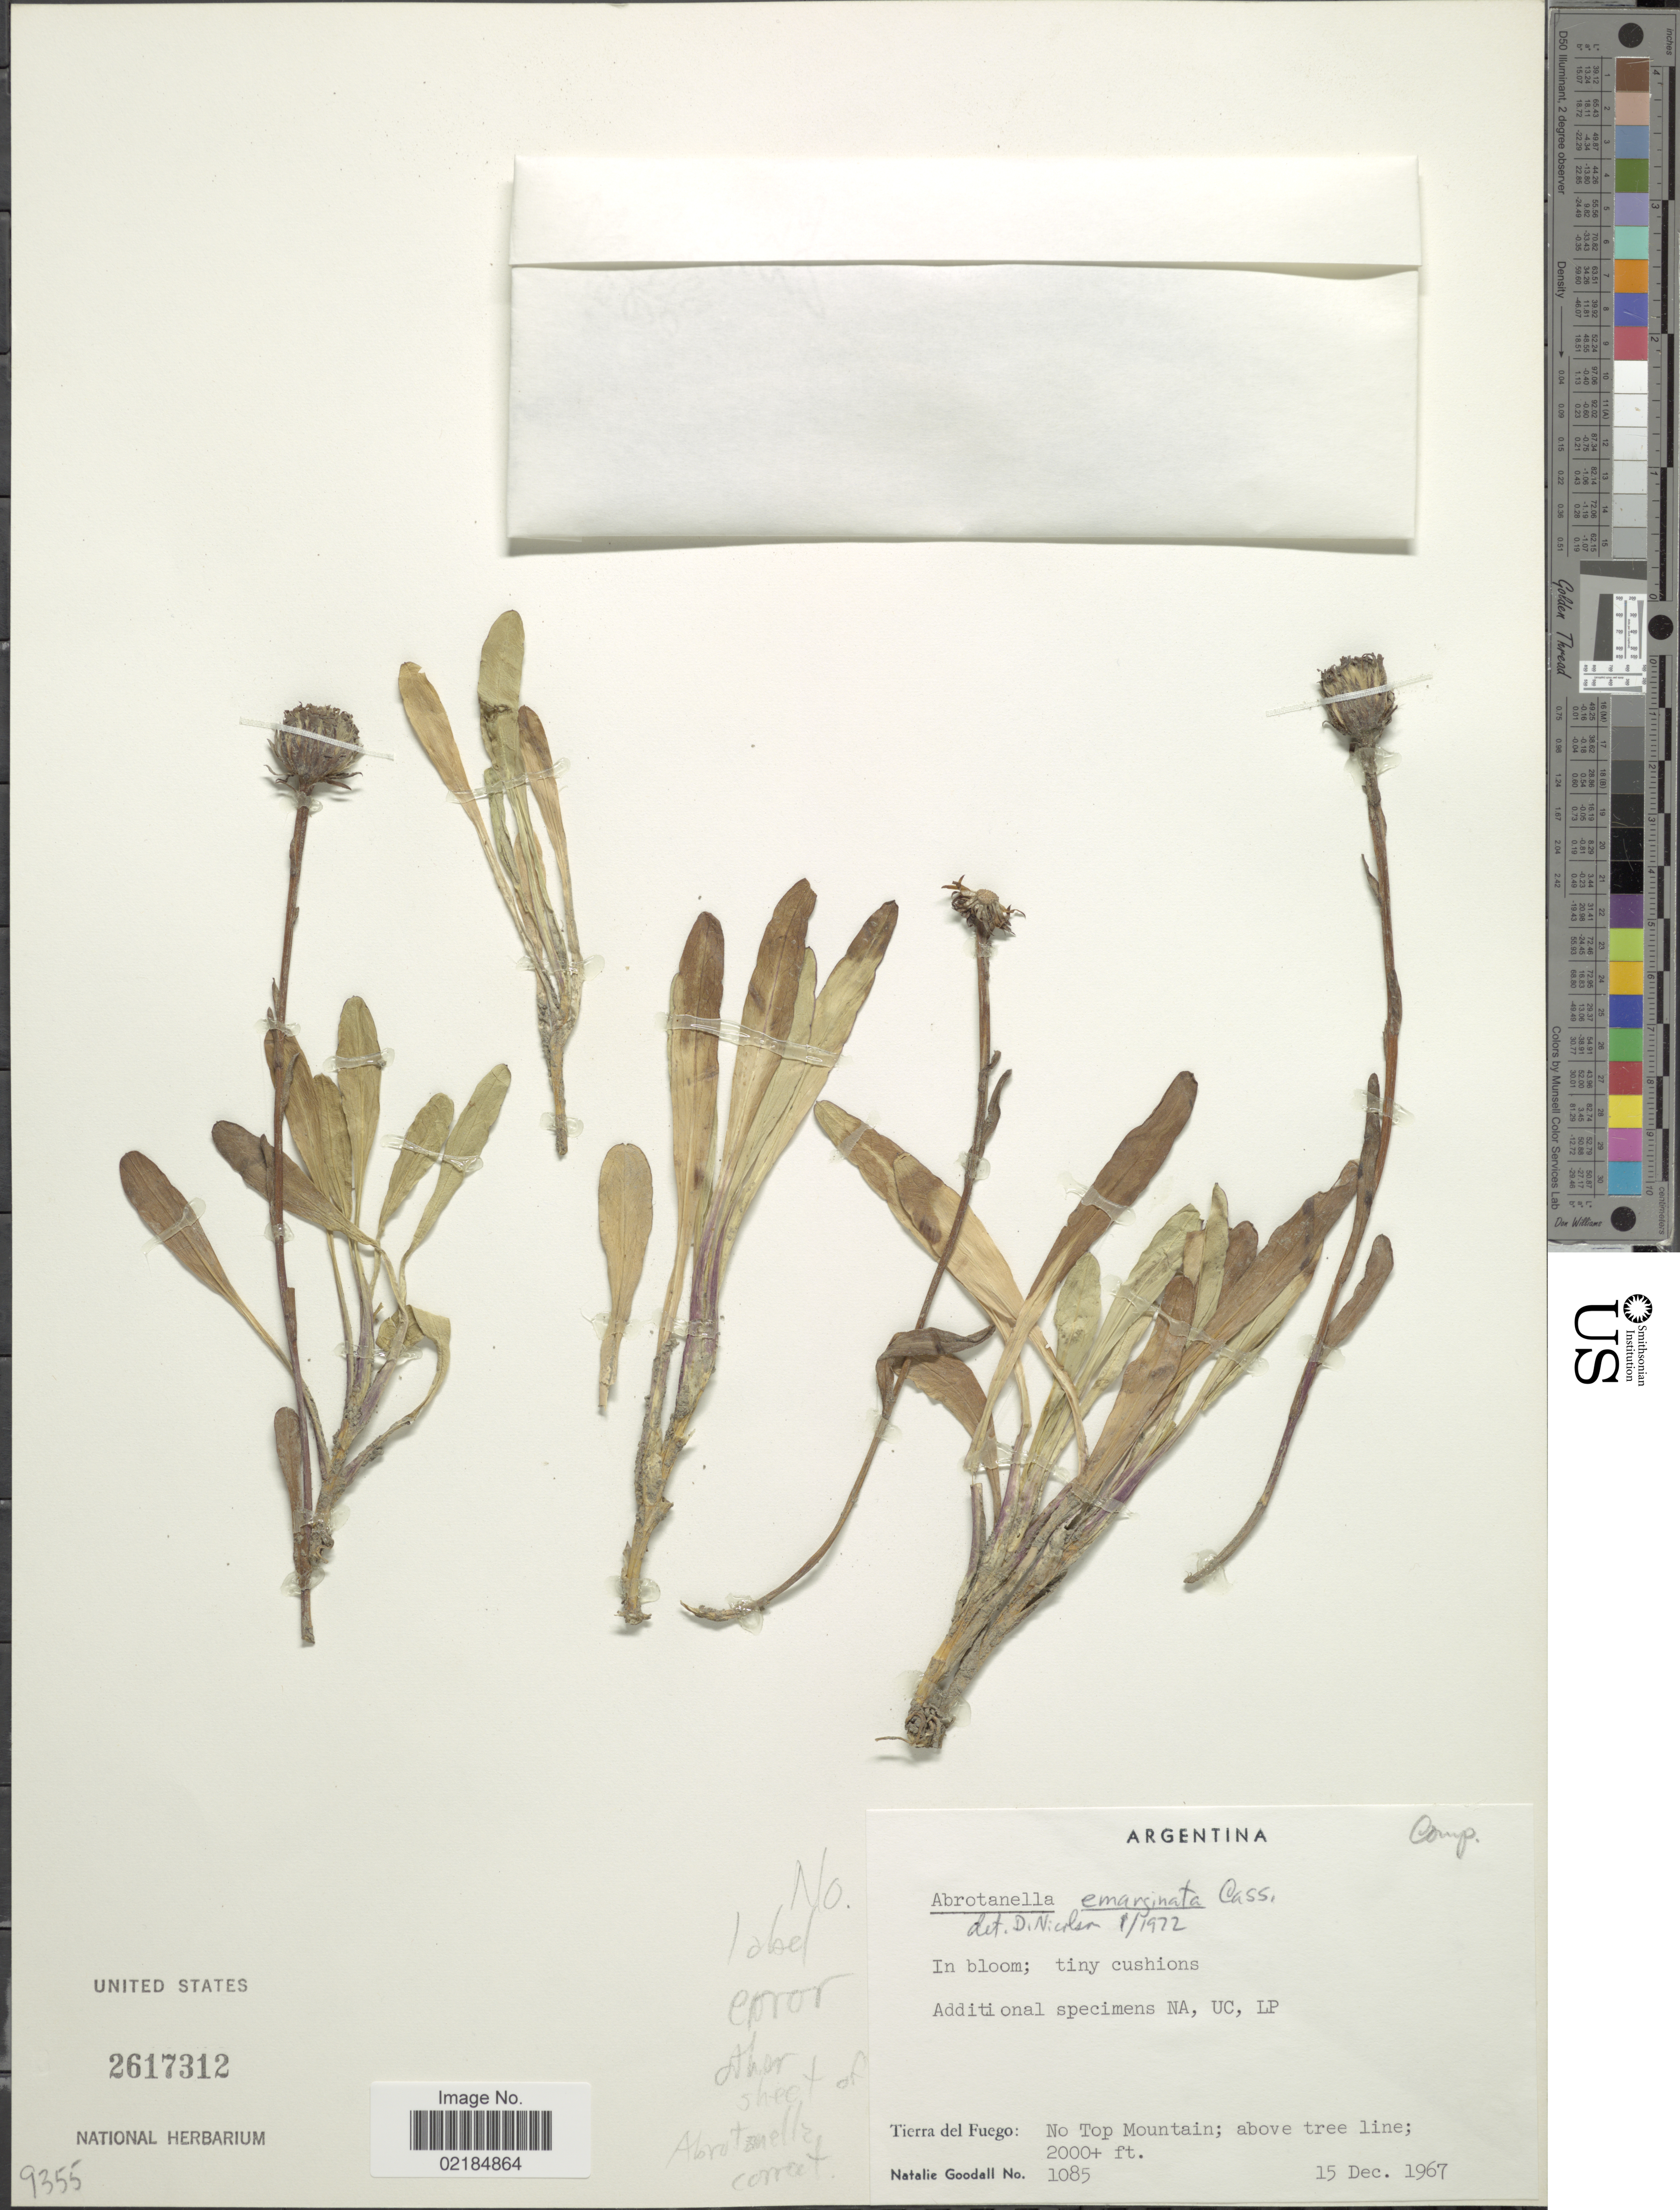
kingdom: Plantae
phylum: Tracheophyta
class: Magnoliopsida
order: Asterales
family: Asteraceae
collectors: N. Goodall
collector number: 1085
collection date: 1967-12-15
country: Argentina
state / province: Tierra del Fuego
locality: Tierra del Fuego: No Top Mountain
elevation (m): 610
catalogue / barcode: US 2617312